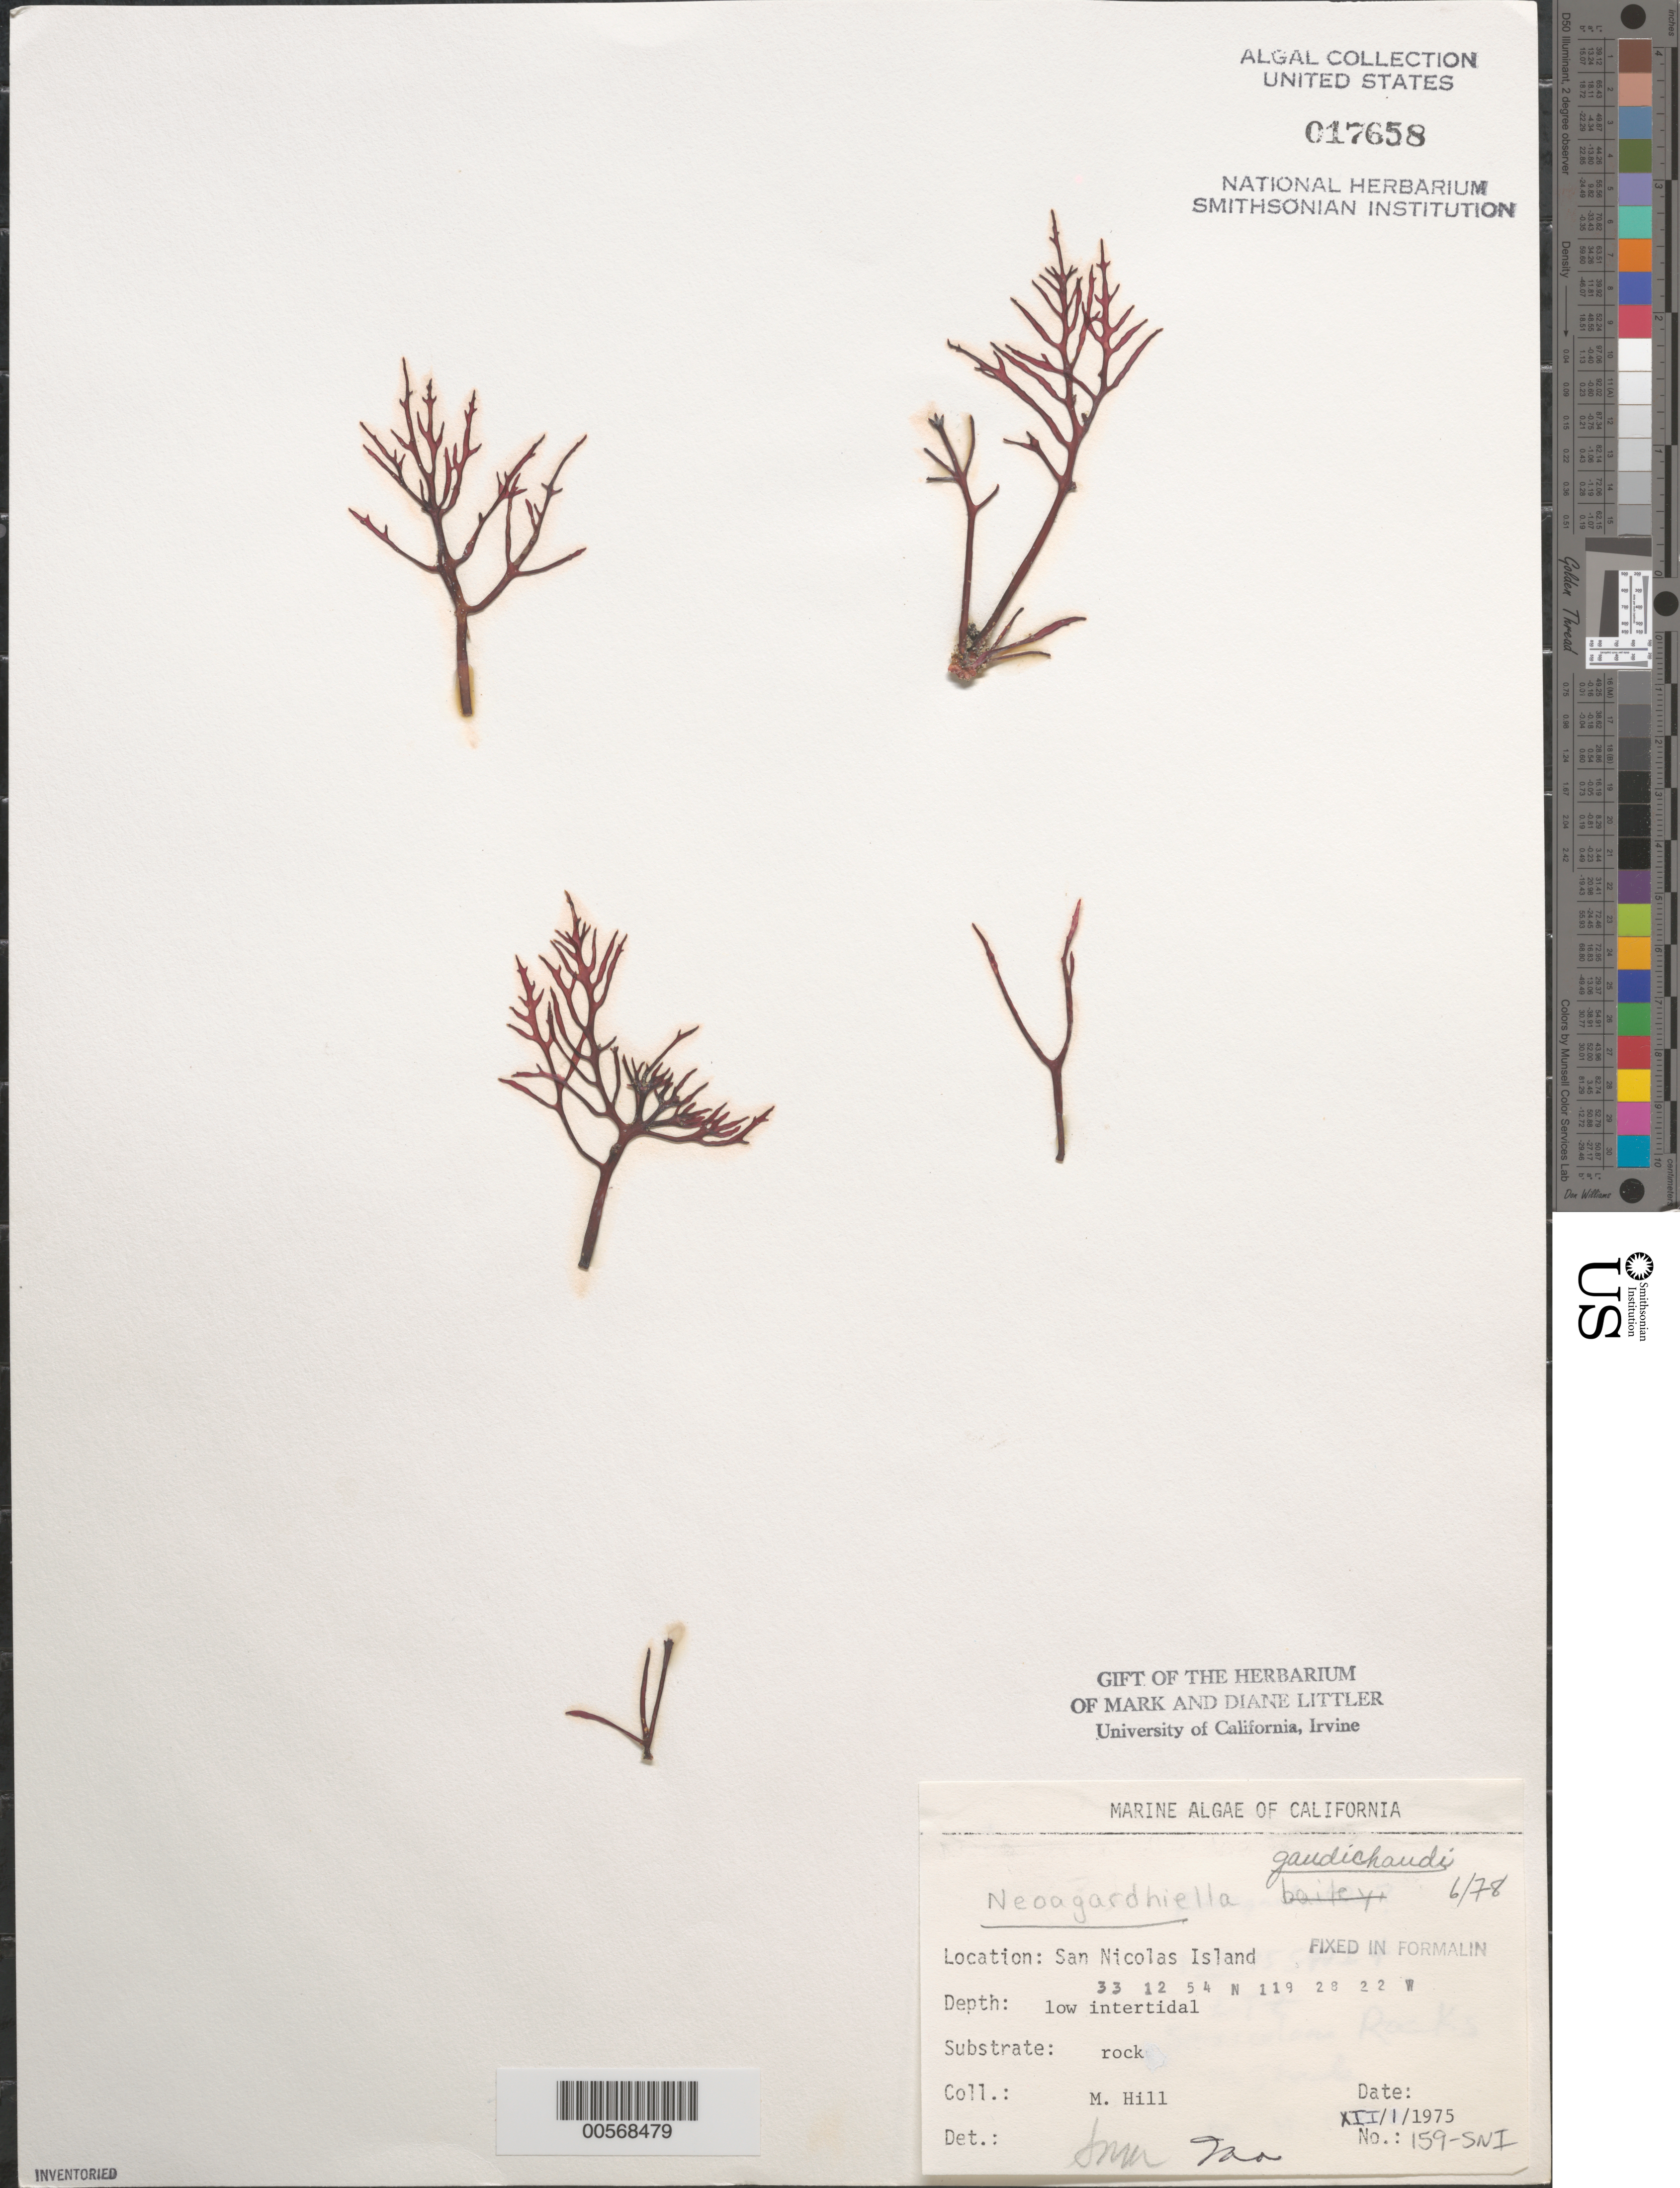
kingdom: Plantae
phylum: Rhodophyta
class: Florideophyceae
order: Gigartinales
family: Solieriaceae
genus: Sarcodiotheca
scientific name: Sarcodiotheca gaudichaudii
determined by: Algae name updating Project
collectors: M. Hill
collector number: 159-sni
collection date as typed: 01 Dec 1975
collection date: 1975-12-01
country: United States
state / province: California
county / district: Ventura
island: San Nicolas Island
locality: Dutch Harbor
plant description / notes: BLM-SOCALBIGHT Rocky Intertidal Survey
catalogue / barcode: US 17658